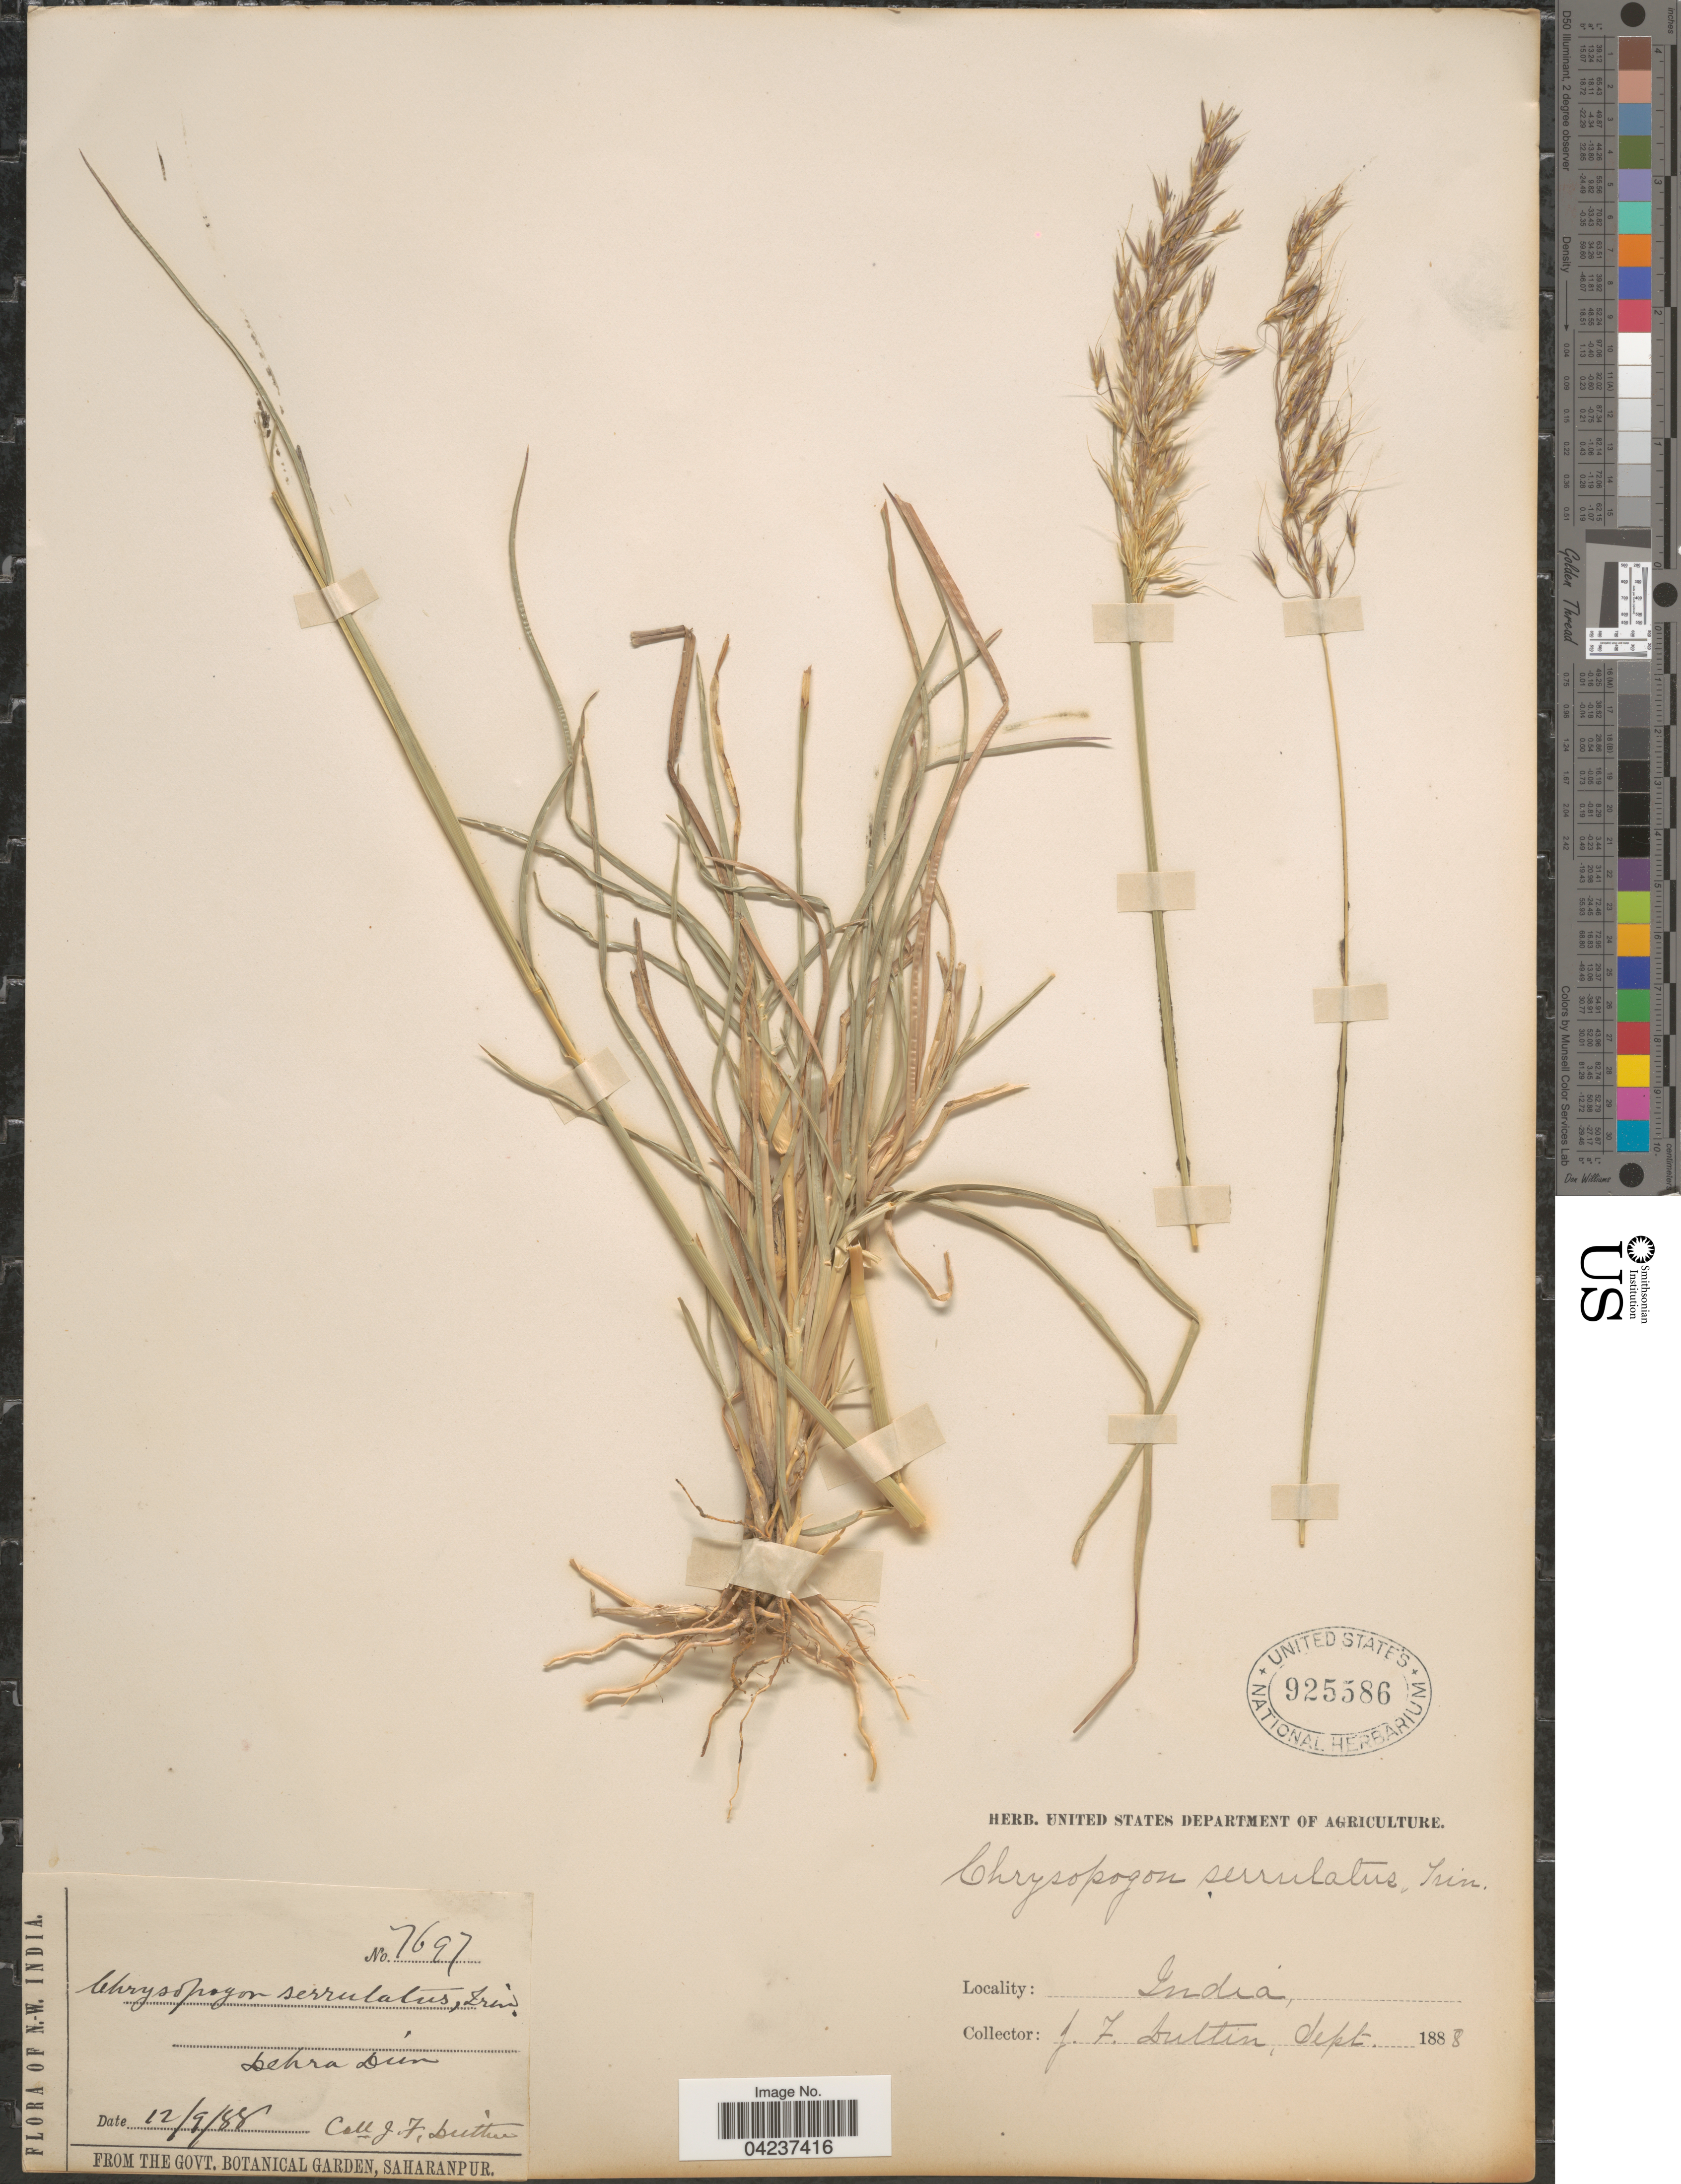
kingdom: Plantae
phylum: Tracheophyta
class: Liliopsida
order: Poales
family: Poaceae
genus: Chrysopogon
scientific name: Chrysopogon serrulatus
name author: Trin.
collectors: J. F. Duthie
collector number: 7697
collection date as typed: Transcribed d/m/y: 12/9/88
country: India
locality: N. W. India. Dehra Dun.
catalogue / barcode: US 925586